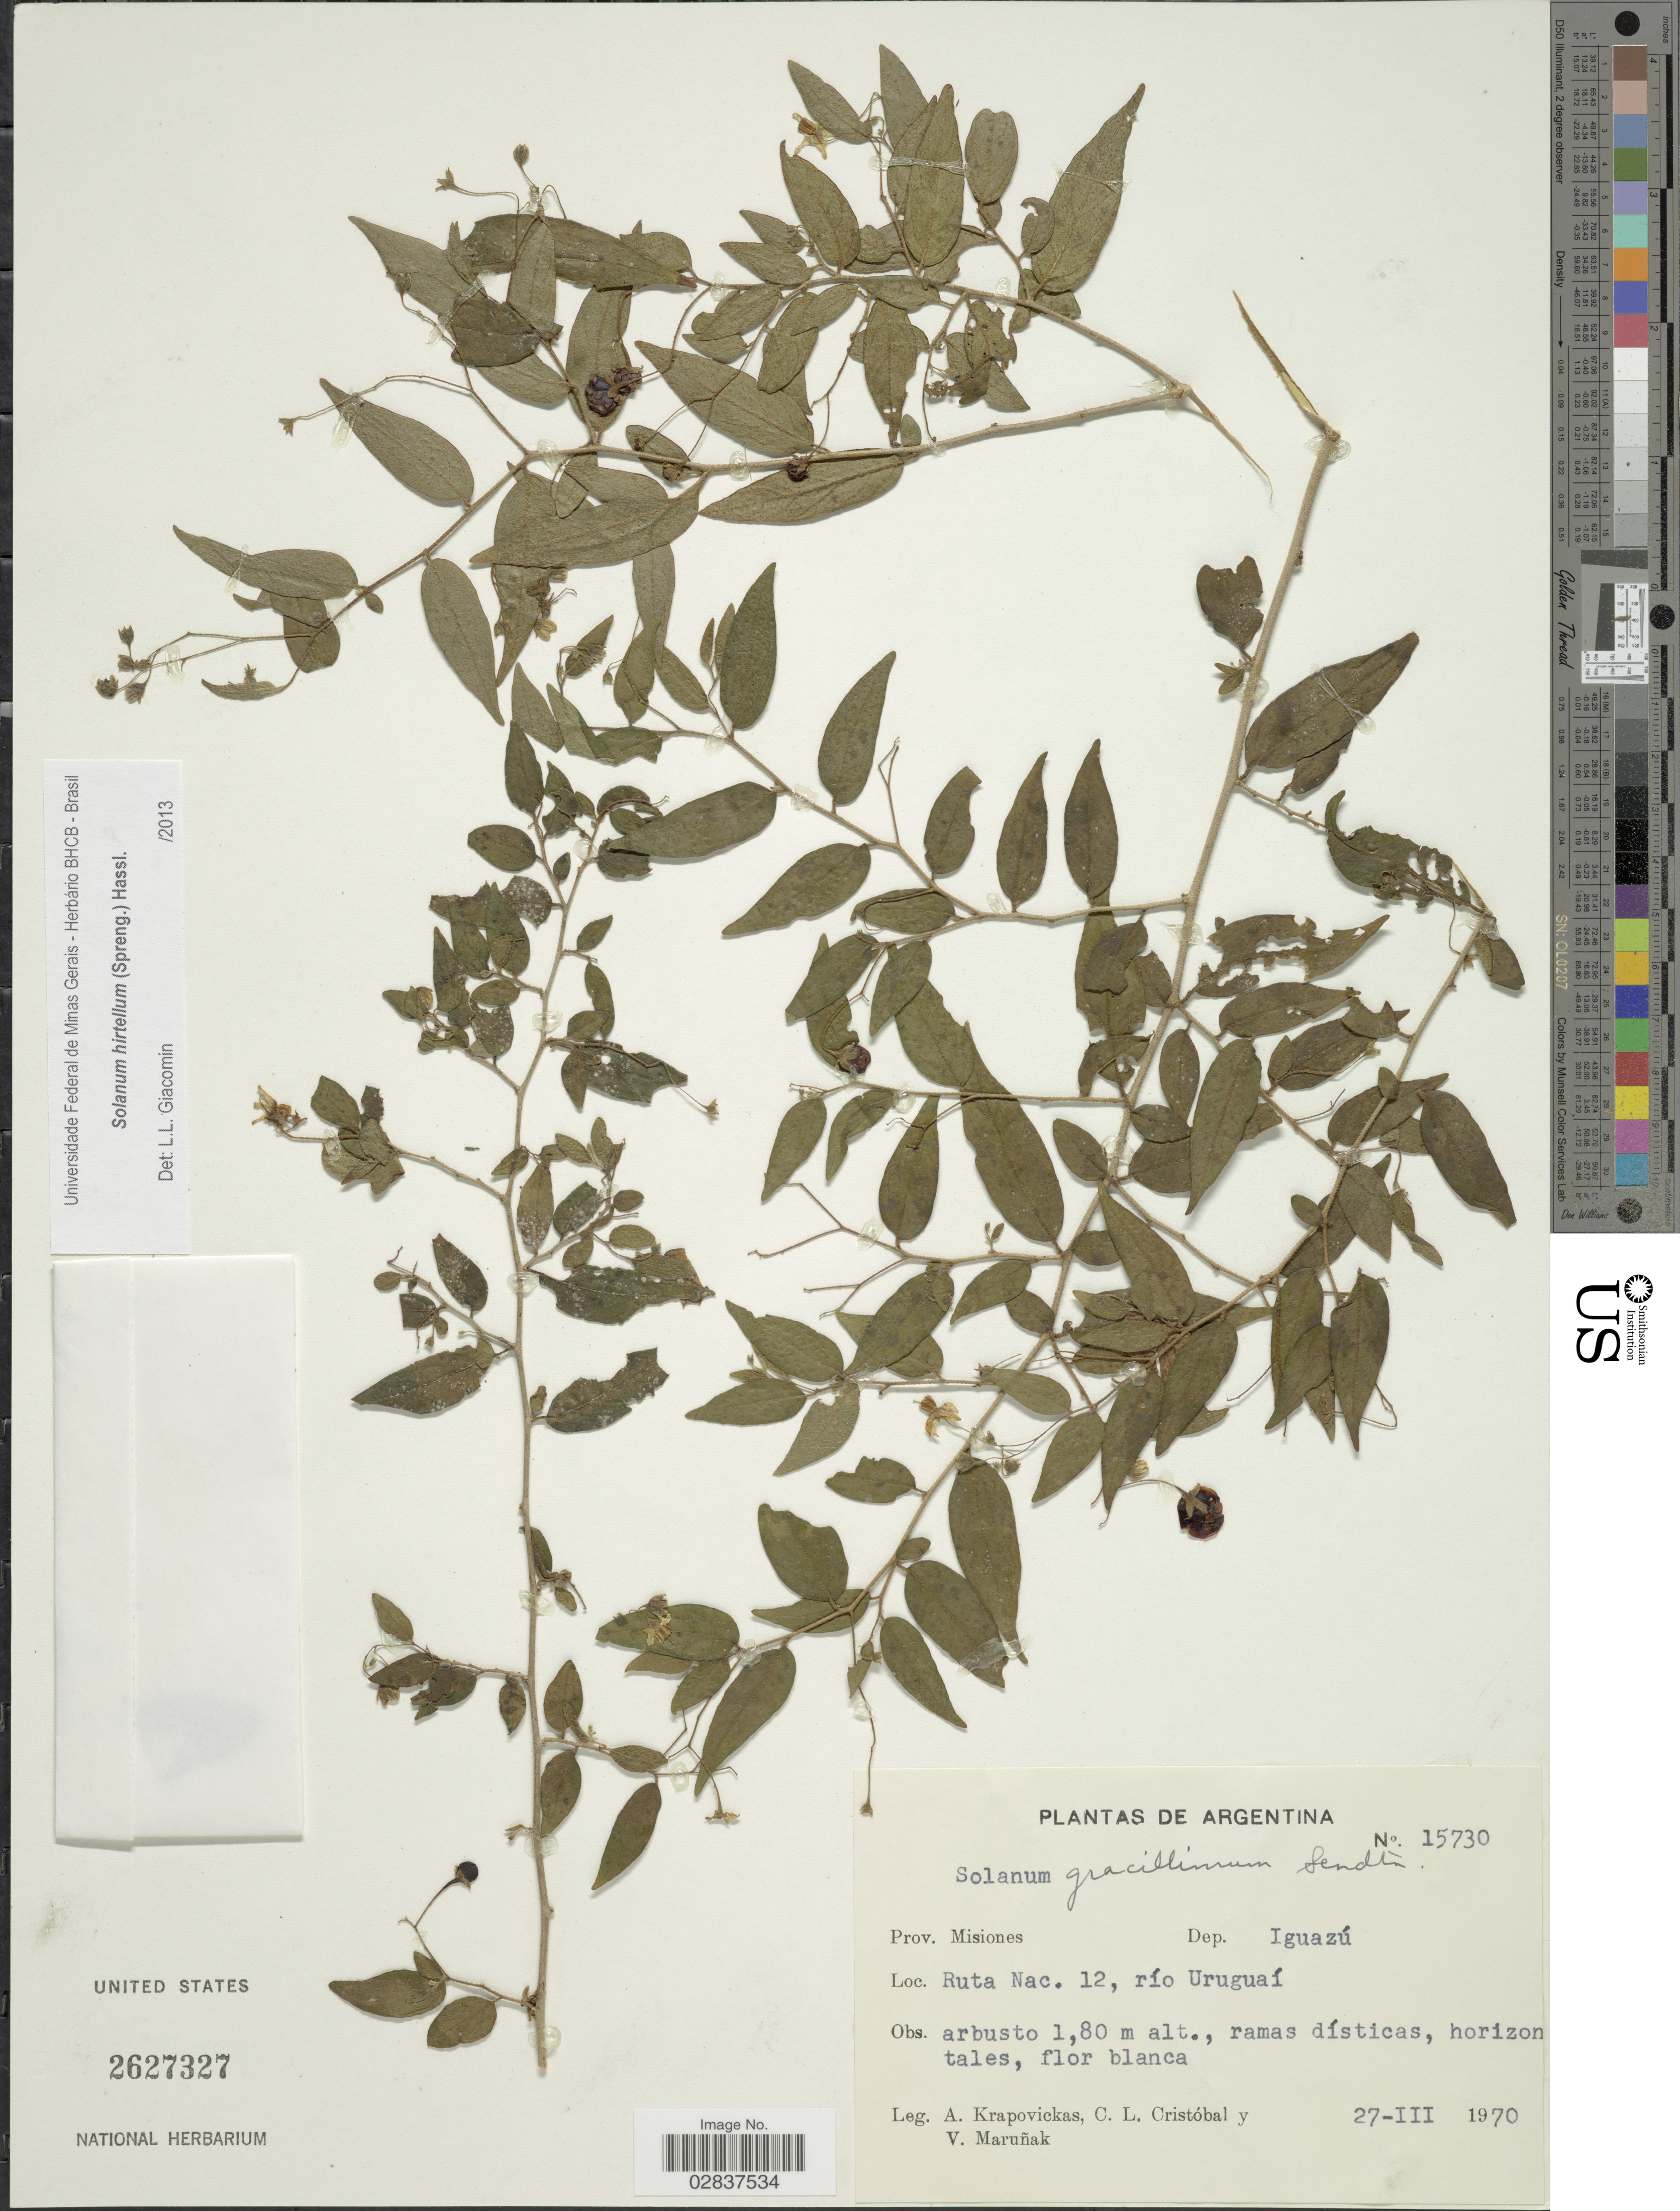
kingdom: Plantae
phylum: Tracheophyta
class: Magnoliopsida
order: Solanales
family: Solanaceae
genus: Solanum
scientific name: Solanum hirtellum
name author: Hassl.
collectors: A. Krapovickas, C. L. Cristóbal & V. Maruñak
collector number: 15730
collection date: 1970-03-27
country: Argentina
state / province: Misiones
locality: Dep. Iguazú. Ruta Nac. 12, río Uruguaí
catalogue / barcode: US 2627327